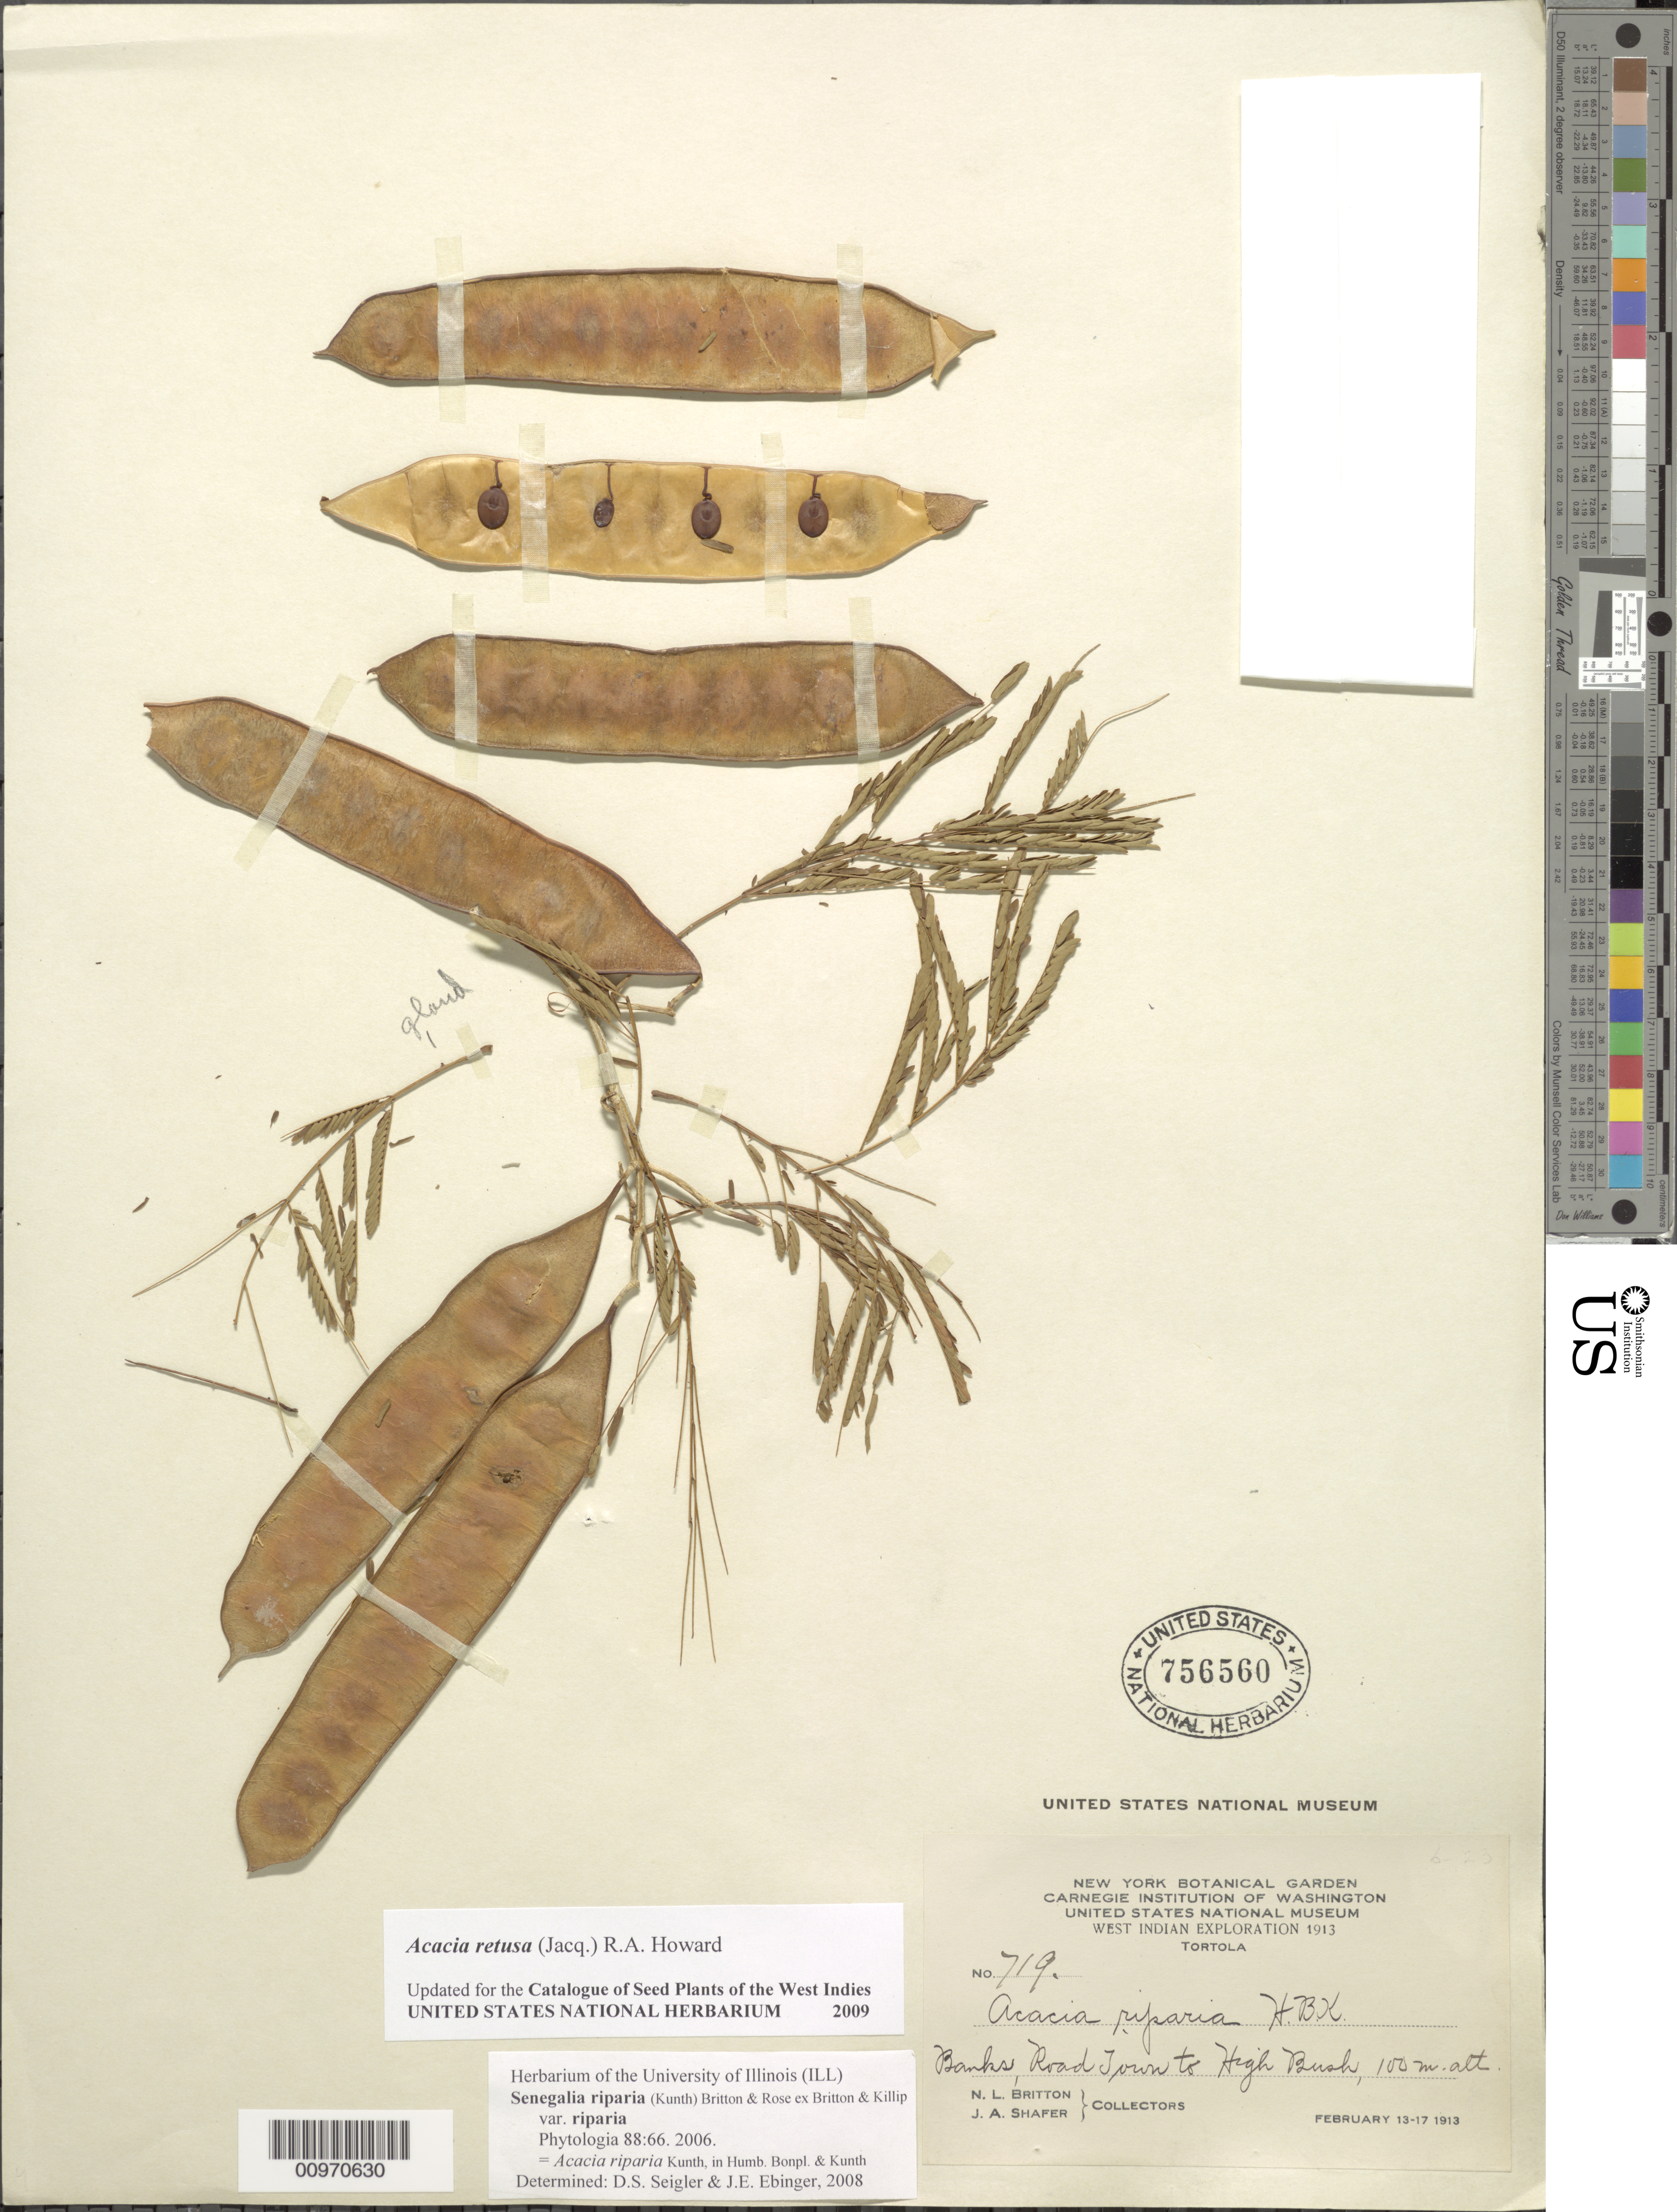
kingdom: Plantae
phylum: Tracheophyta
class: Magnoliopsida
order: Fabales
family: Fabaceae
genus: Senegalia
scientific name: Senegalia riparia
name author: (Kunth) Britton & Rose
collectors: N. Britton & J. A. Shafer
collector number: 719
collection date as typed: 13 Feb 1913 to 17 Feb 1913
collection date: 1913-02-13/1913-02-17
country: British Virgin Islands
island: Tortola I.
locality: Road Town to High Bush.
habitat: Banks, road.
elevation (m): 100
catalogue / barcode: US 756560